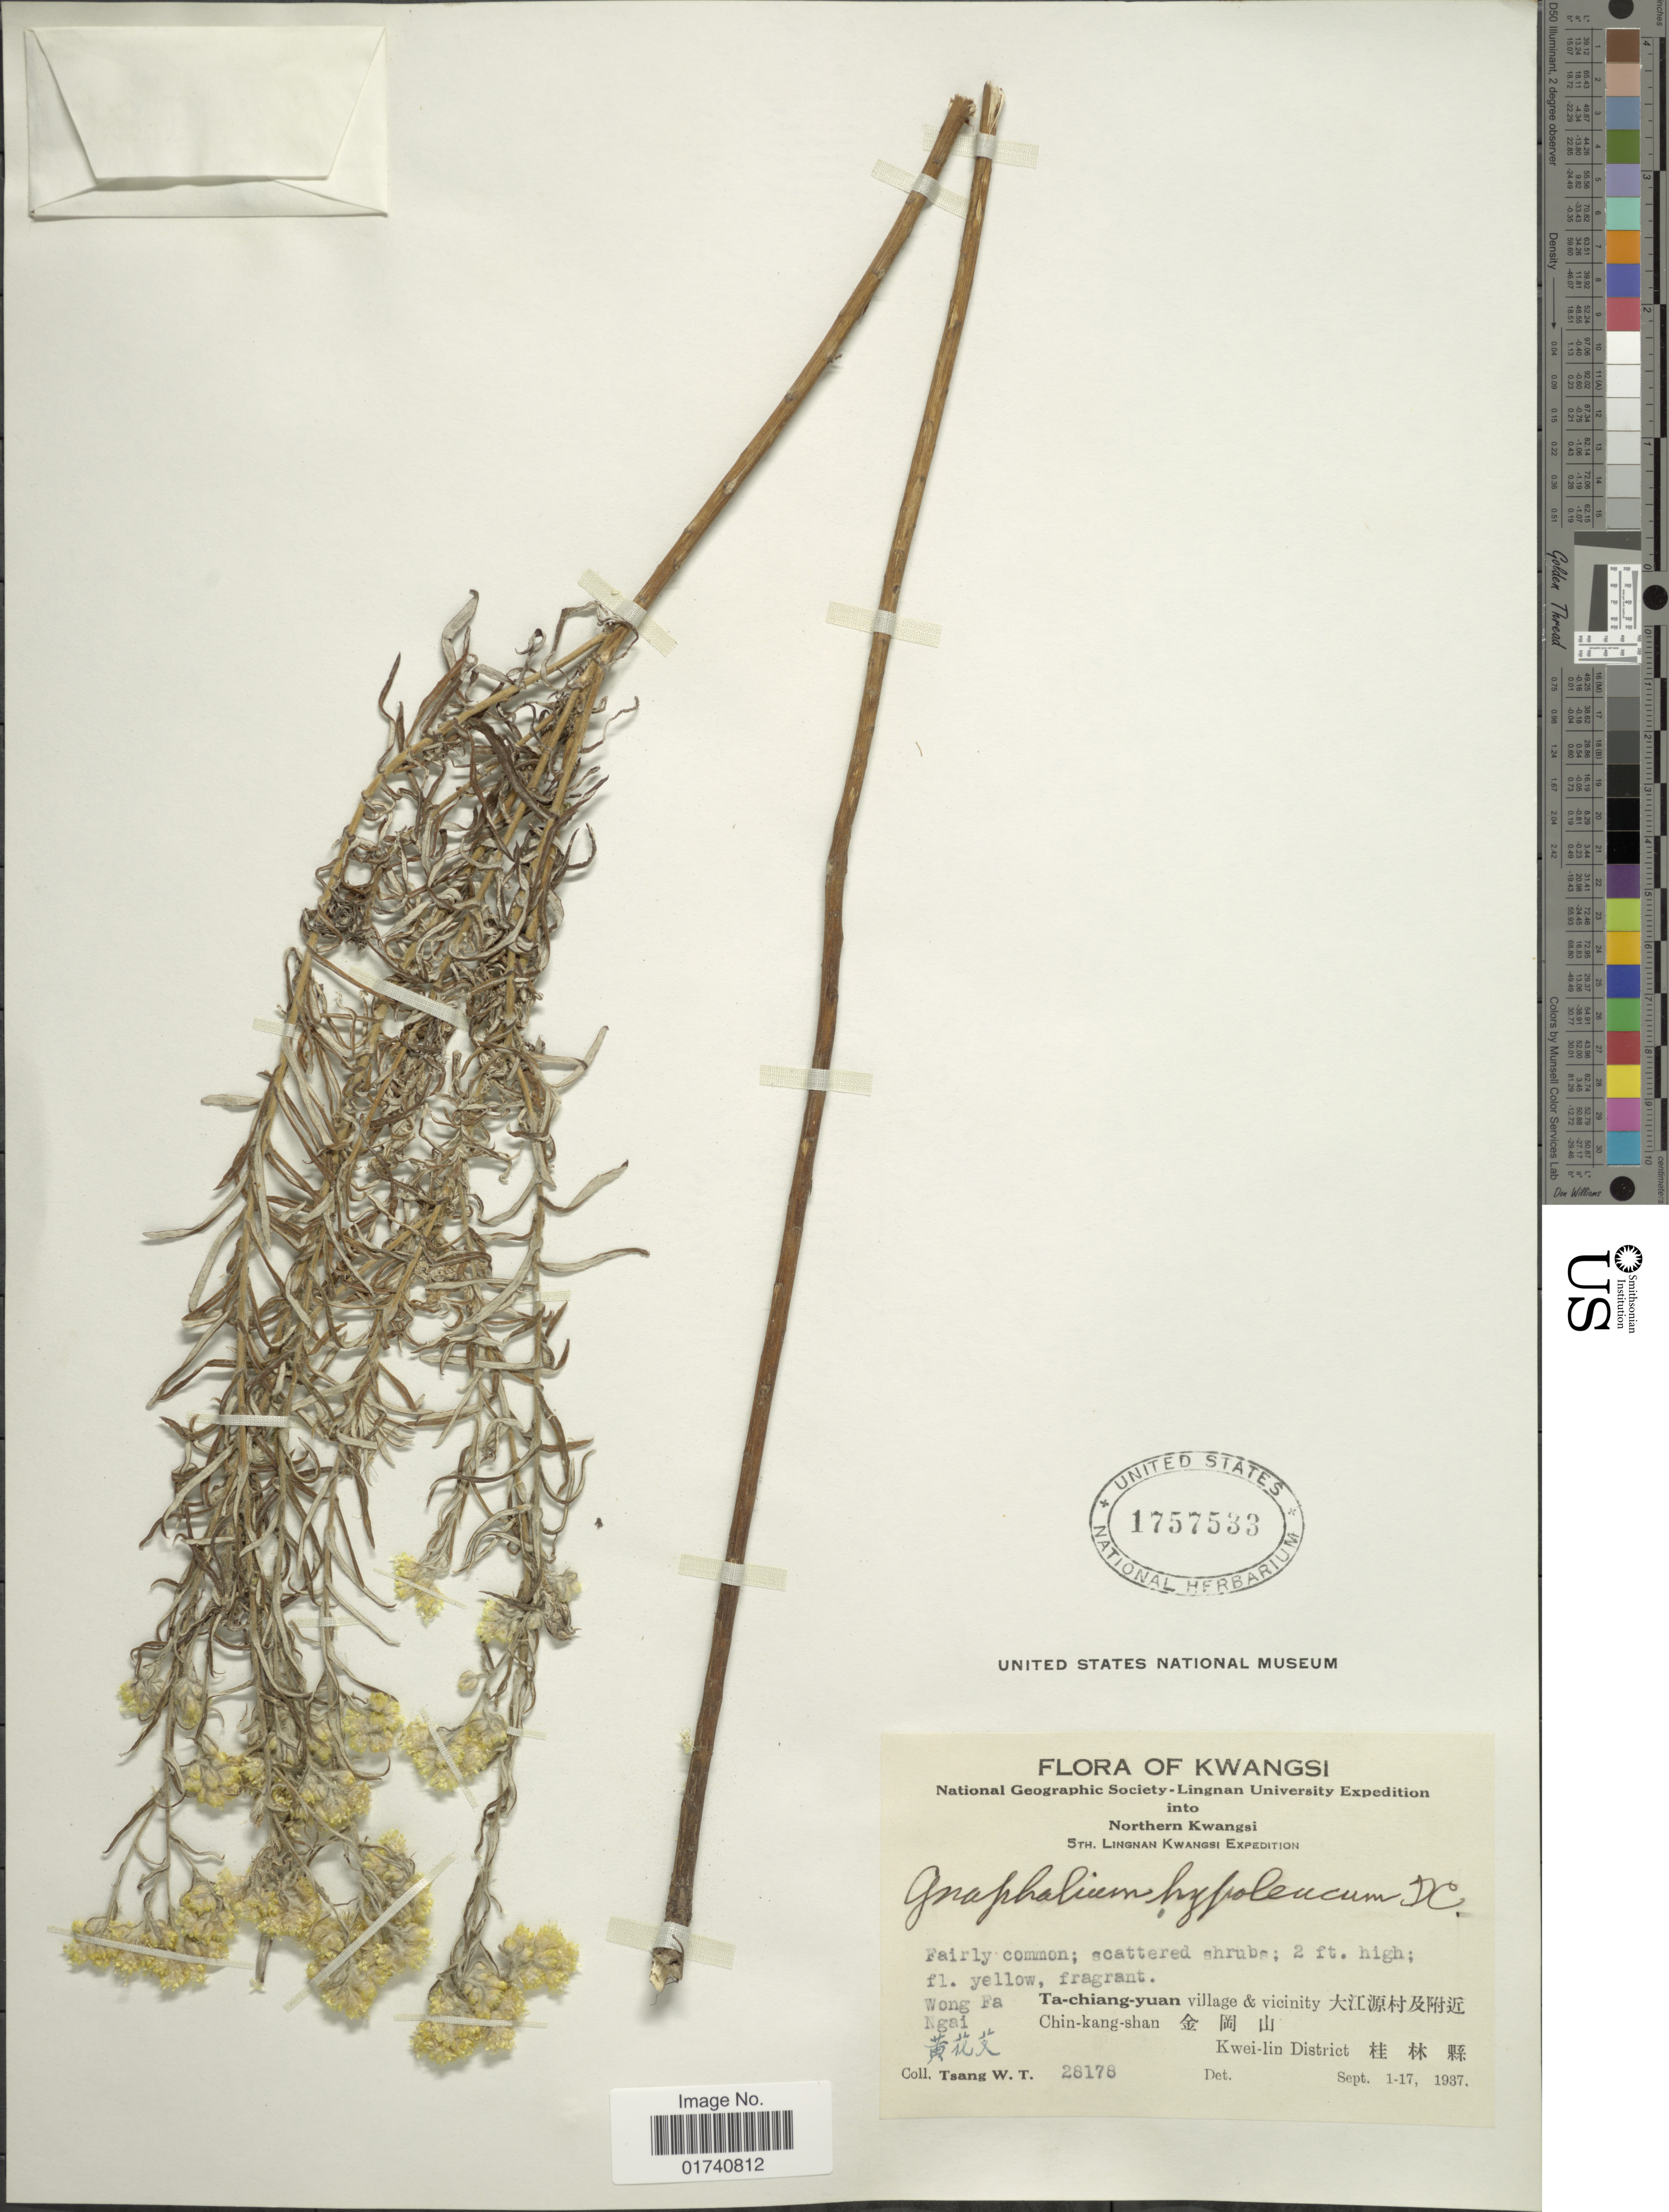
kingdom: Plantae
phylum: Tracheophyta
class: Magnoliopsida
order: Asterales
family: Asteraceae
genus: Pseudognaphalium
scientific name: Pseudognaphalium hypoleucum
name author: (DC.) Hilliard & B.L. Burtt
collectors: W. T. Tsang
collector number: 28178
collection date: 1937-09-01/1937-09-17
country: China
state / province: Guangxi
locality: Kwangsi. Ta-chiang-yuan village & vicinity. Chin-kang-shan. Wong fa Ngai. Kwei-lin District. Northern Kwangsi.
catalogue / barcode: US 1757533